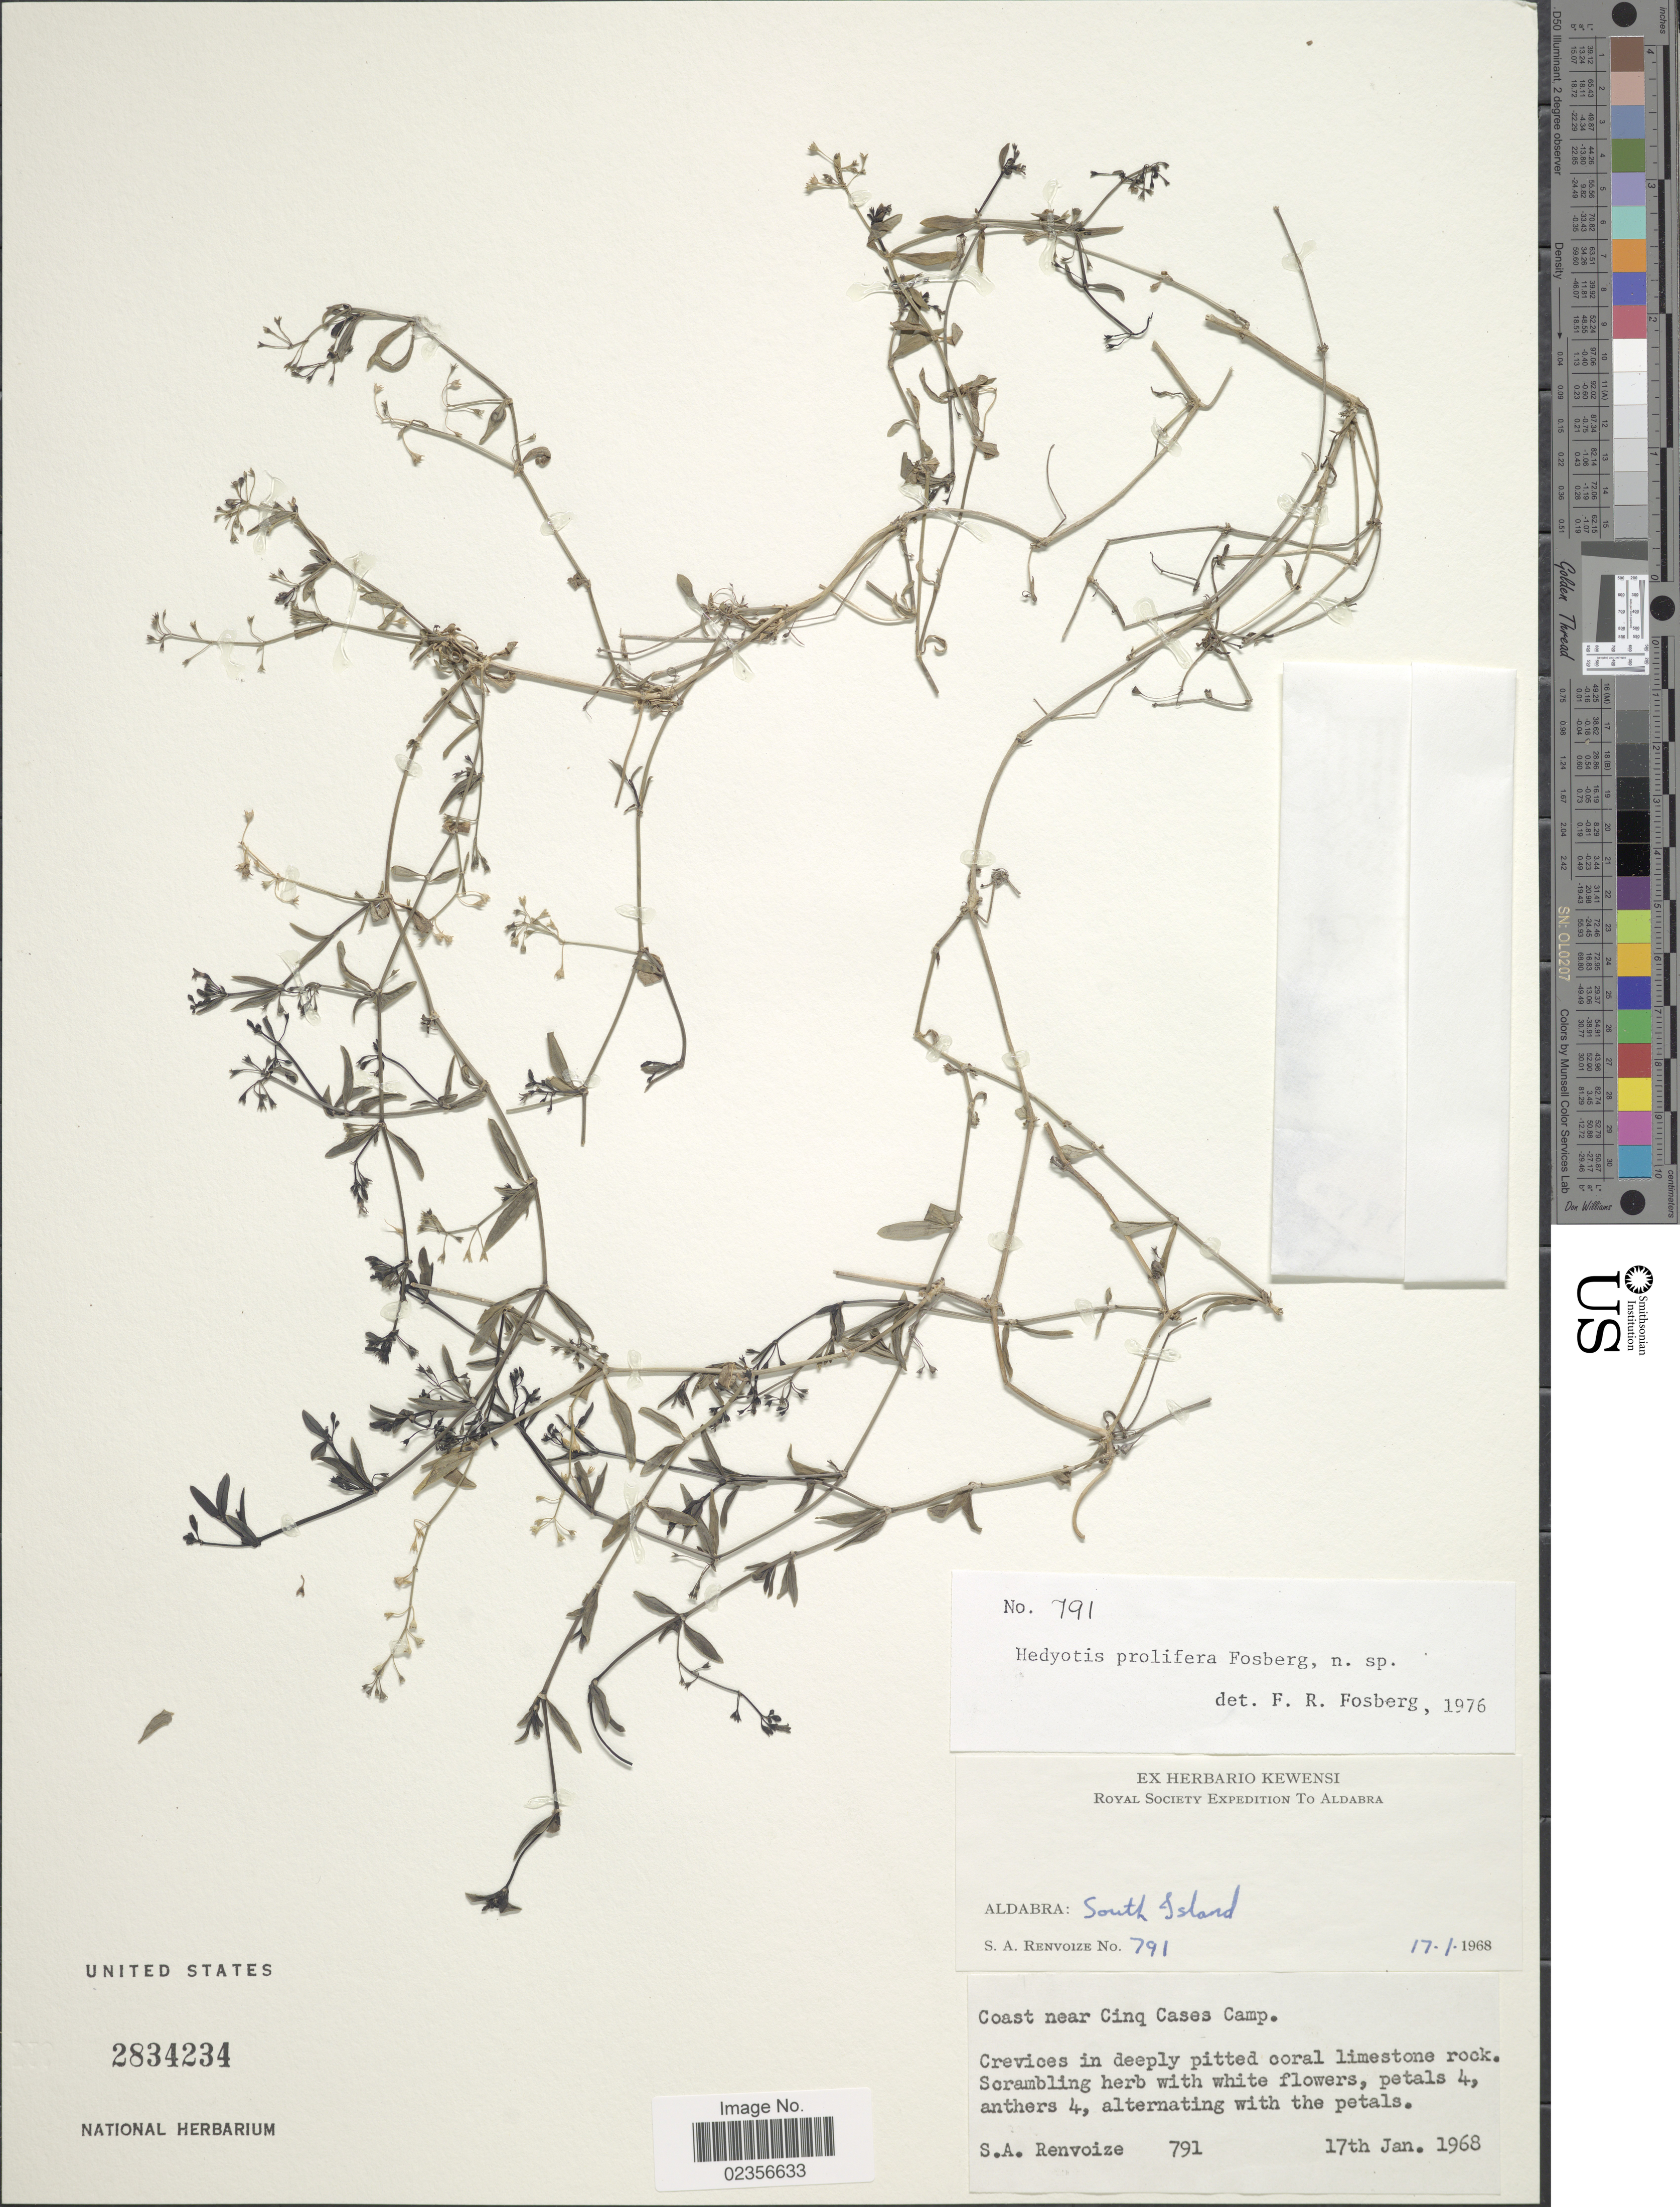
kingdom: Plantae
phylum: Tracheophyta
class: Magnoliopsida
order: Gentianales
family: Rubiaceae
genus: Hedyotis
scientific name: Hedyotis prolifera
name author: Fosberg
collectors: S. A. Renvoize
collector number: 791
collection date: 1968-01-17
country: Seychelles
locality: Aldabra: South Island Coast near Cinq Cases Camp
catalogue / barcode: US 2834234